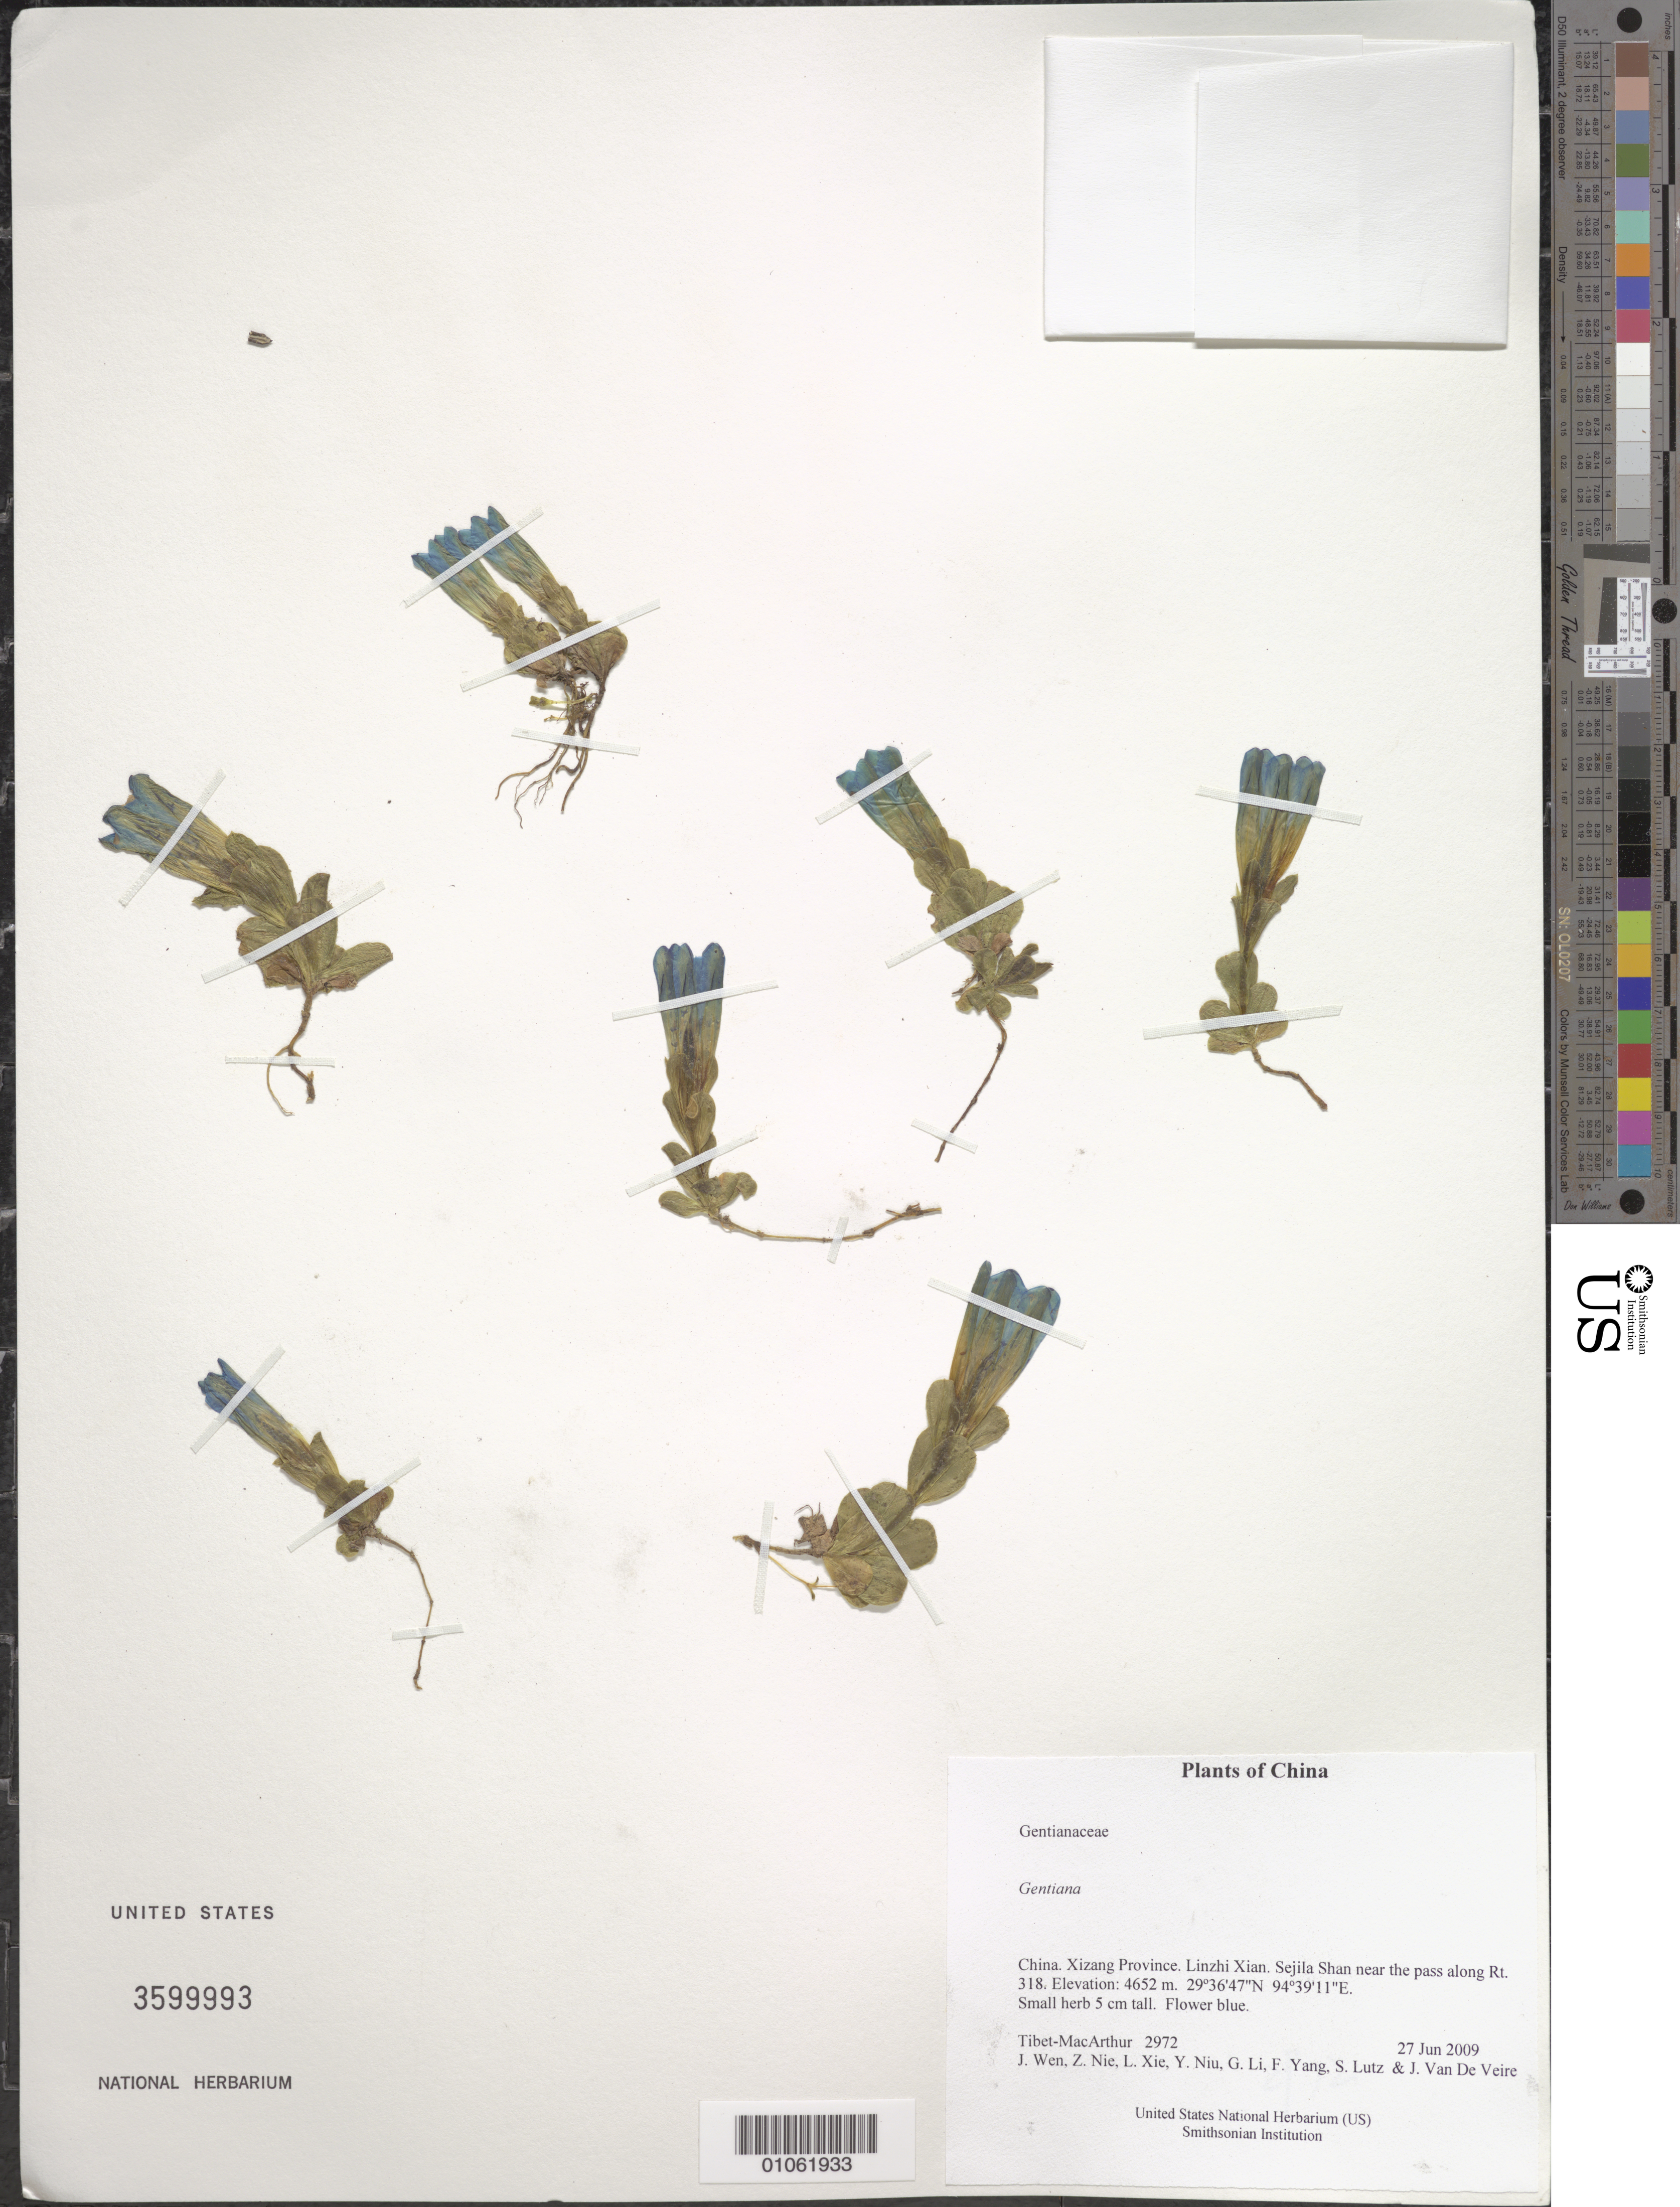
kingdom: Plantae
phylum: Tracheophyta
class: Magnoliopsida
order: Gentianales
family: Gentianaceae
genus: Gentiana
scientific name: Gentiana sp.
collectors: Tibet-MacArthur, J. Wen, Z. Nie, L. Xie, Y. Niu, G. Li, F. Yang, S. Lutz & J. Van De Veire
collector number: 2972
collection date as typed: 27 Jun 2009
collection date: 2009-06-27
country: China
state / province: Xizang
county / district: Linzhi Xian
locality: Sejila Shan near the pass along Rt. 318.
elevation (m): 4652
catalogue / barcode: US 3599993